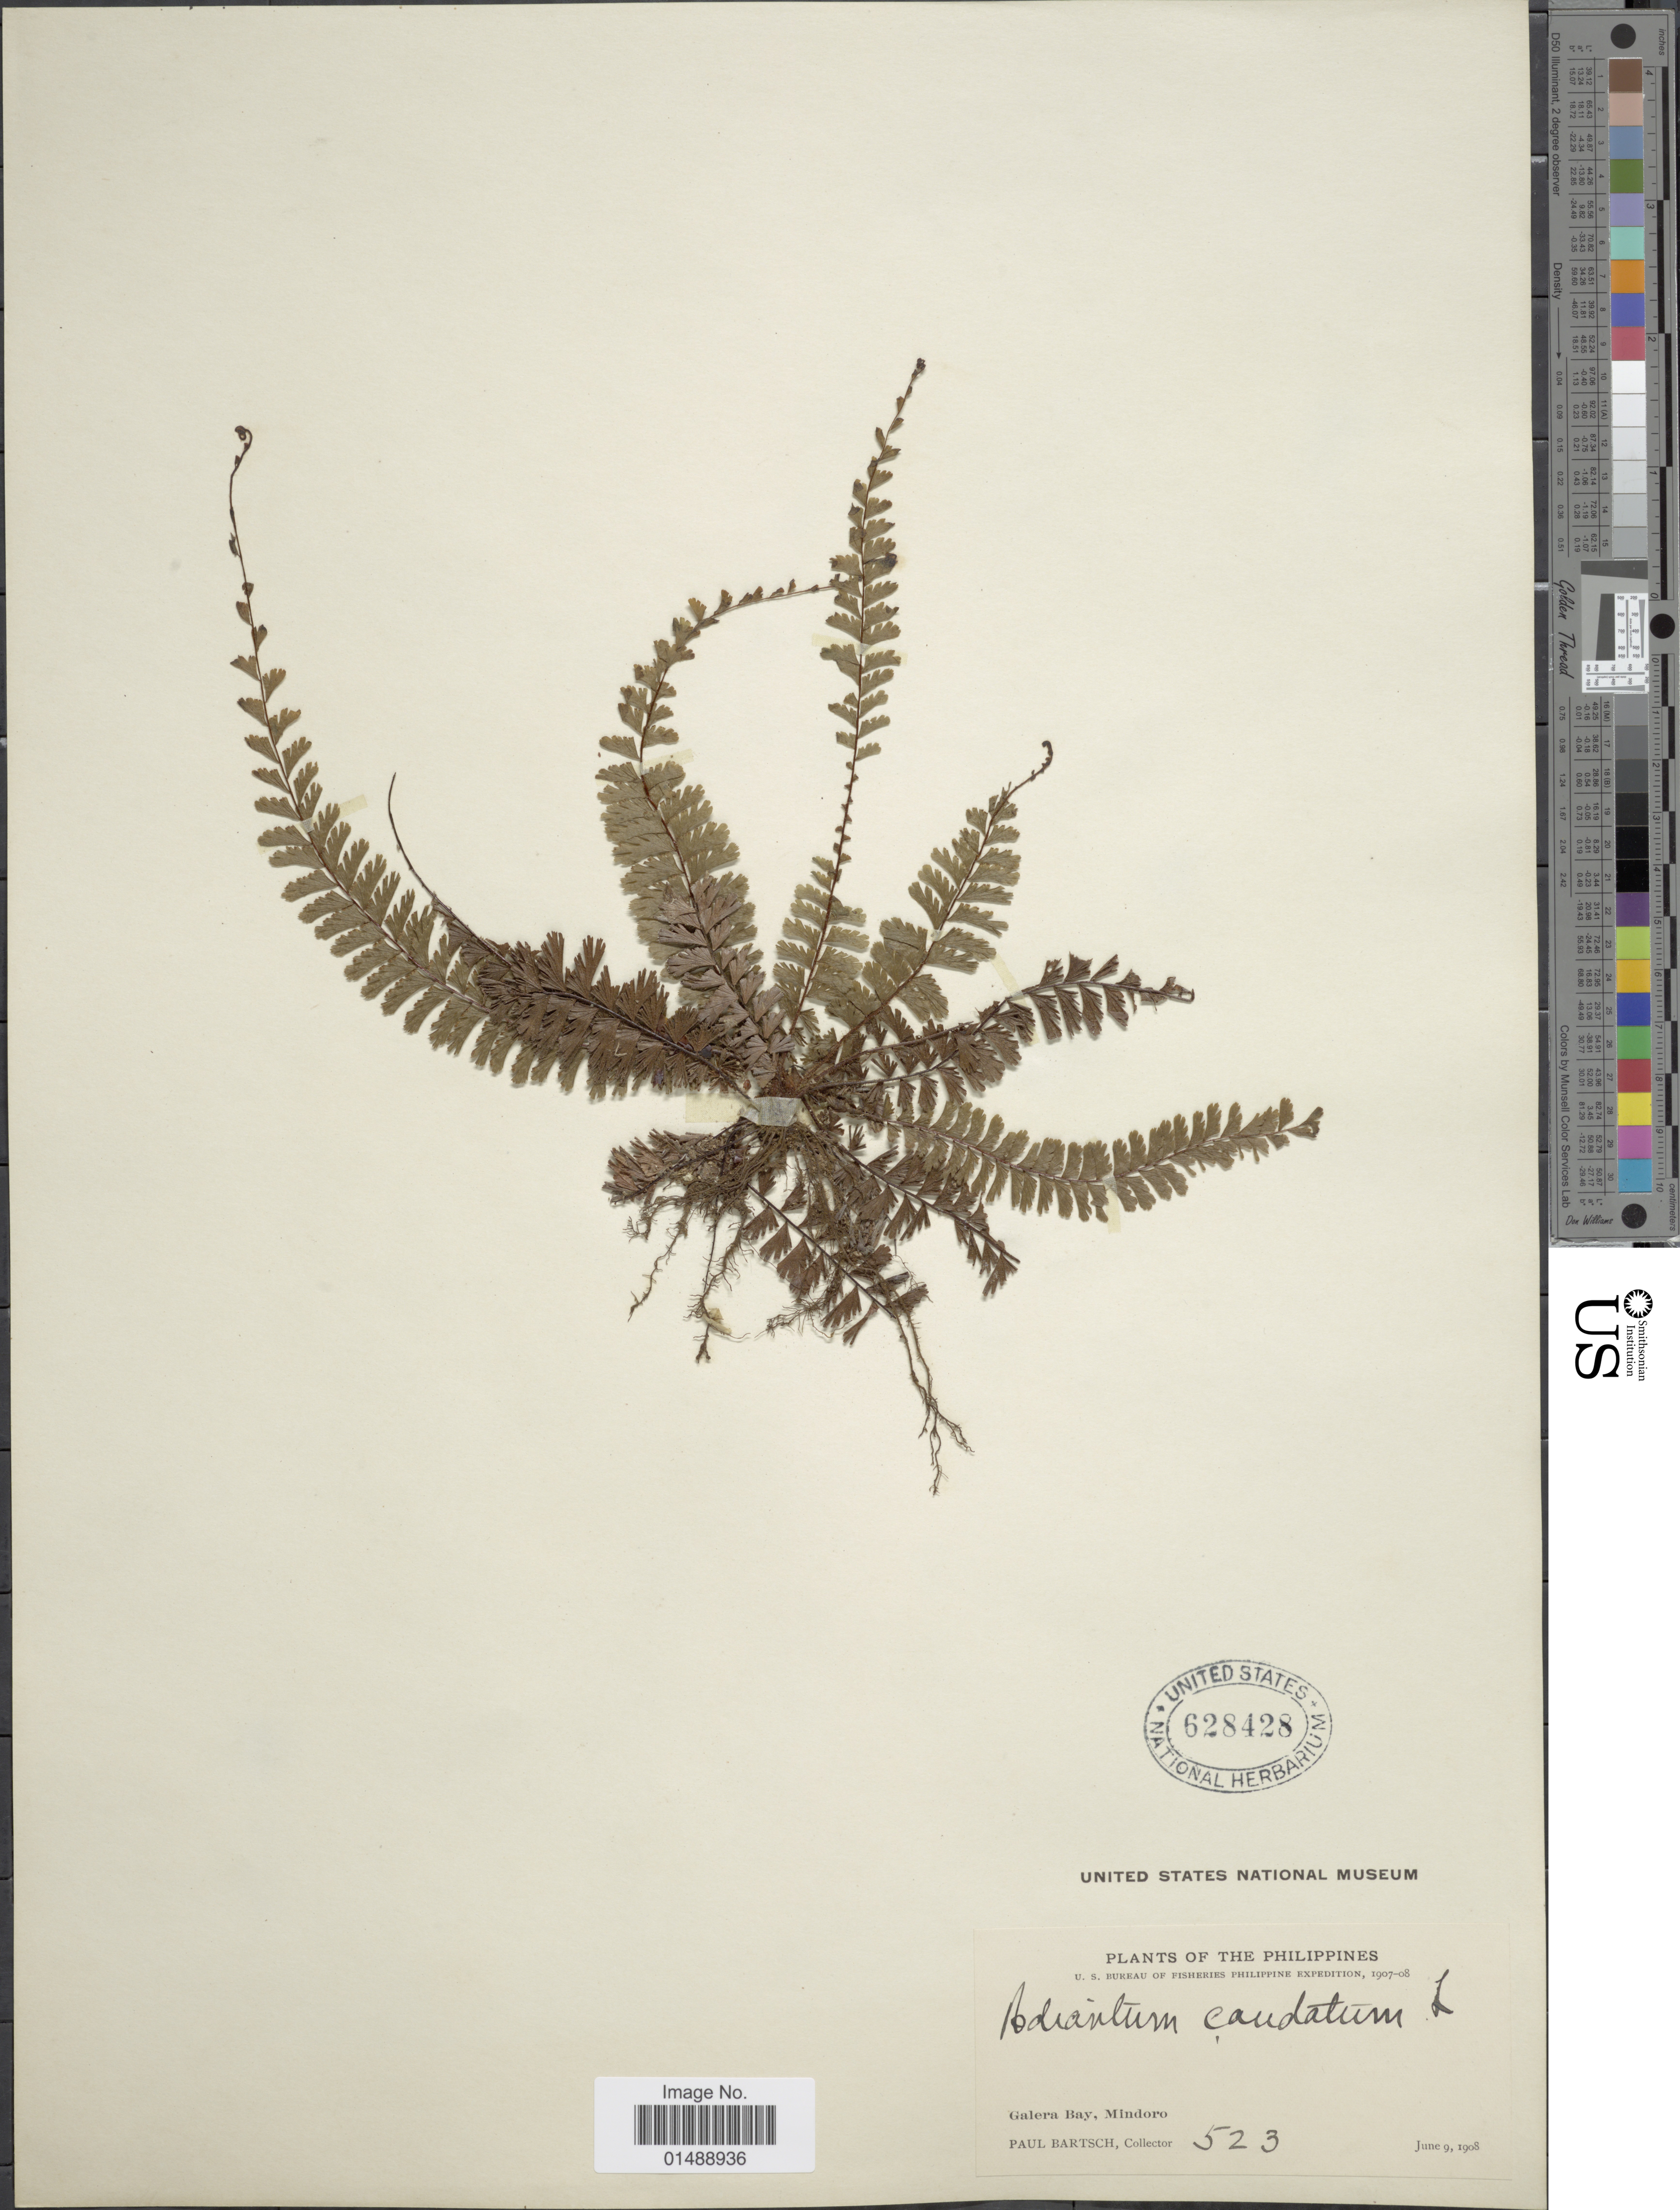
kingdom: Plantae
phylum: Tracheophyta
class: Polypodiopsida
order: Polypodiales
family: Pteridaceae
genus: Adiantum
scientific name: Adiantum caudatum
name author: L.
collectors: P. Bartsch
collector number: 523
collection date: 1908-06-09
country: Philippines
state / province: Mimaropa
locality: Galera Bay, Mindoro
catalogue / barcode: US 628428